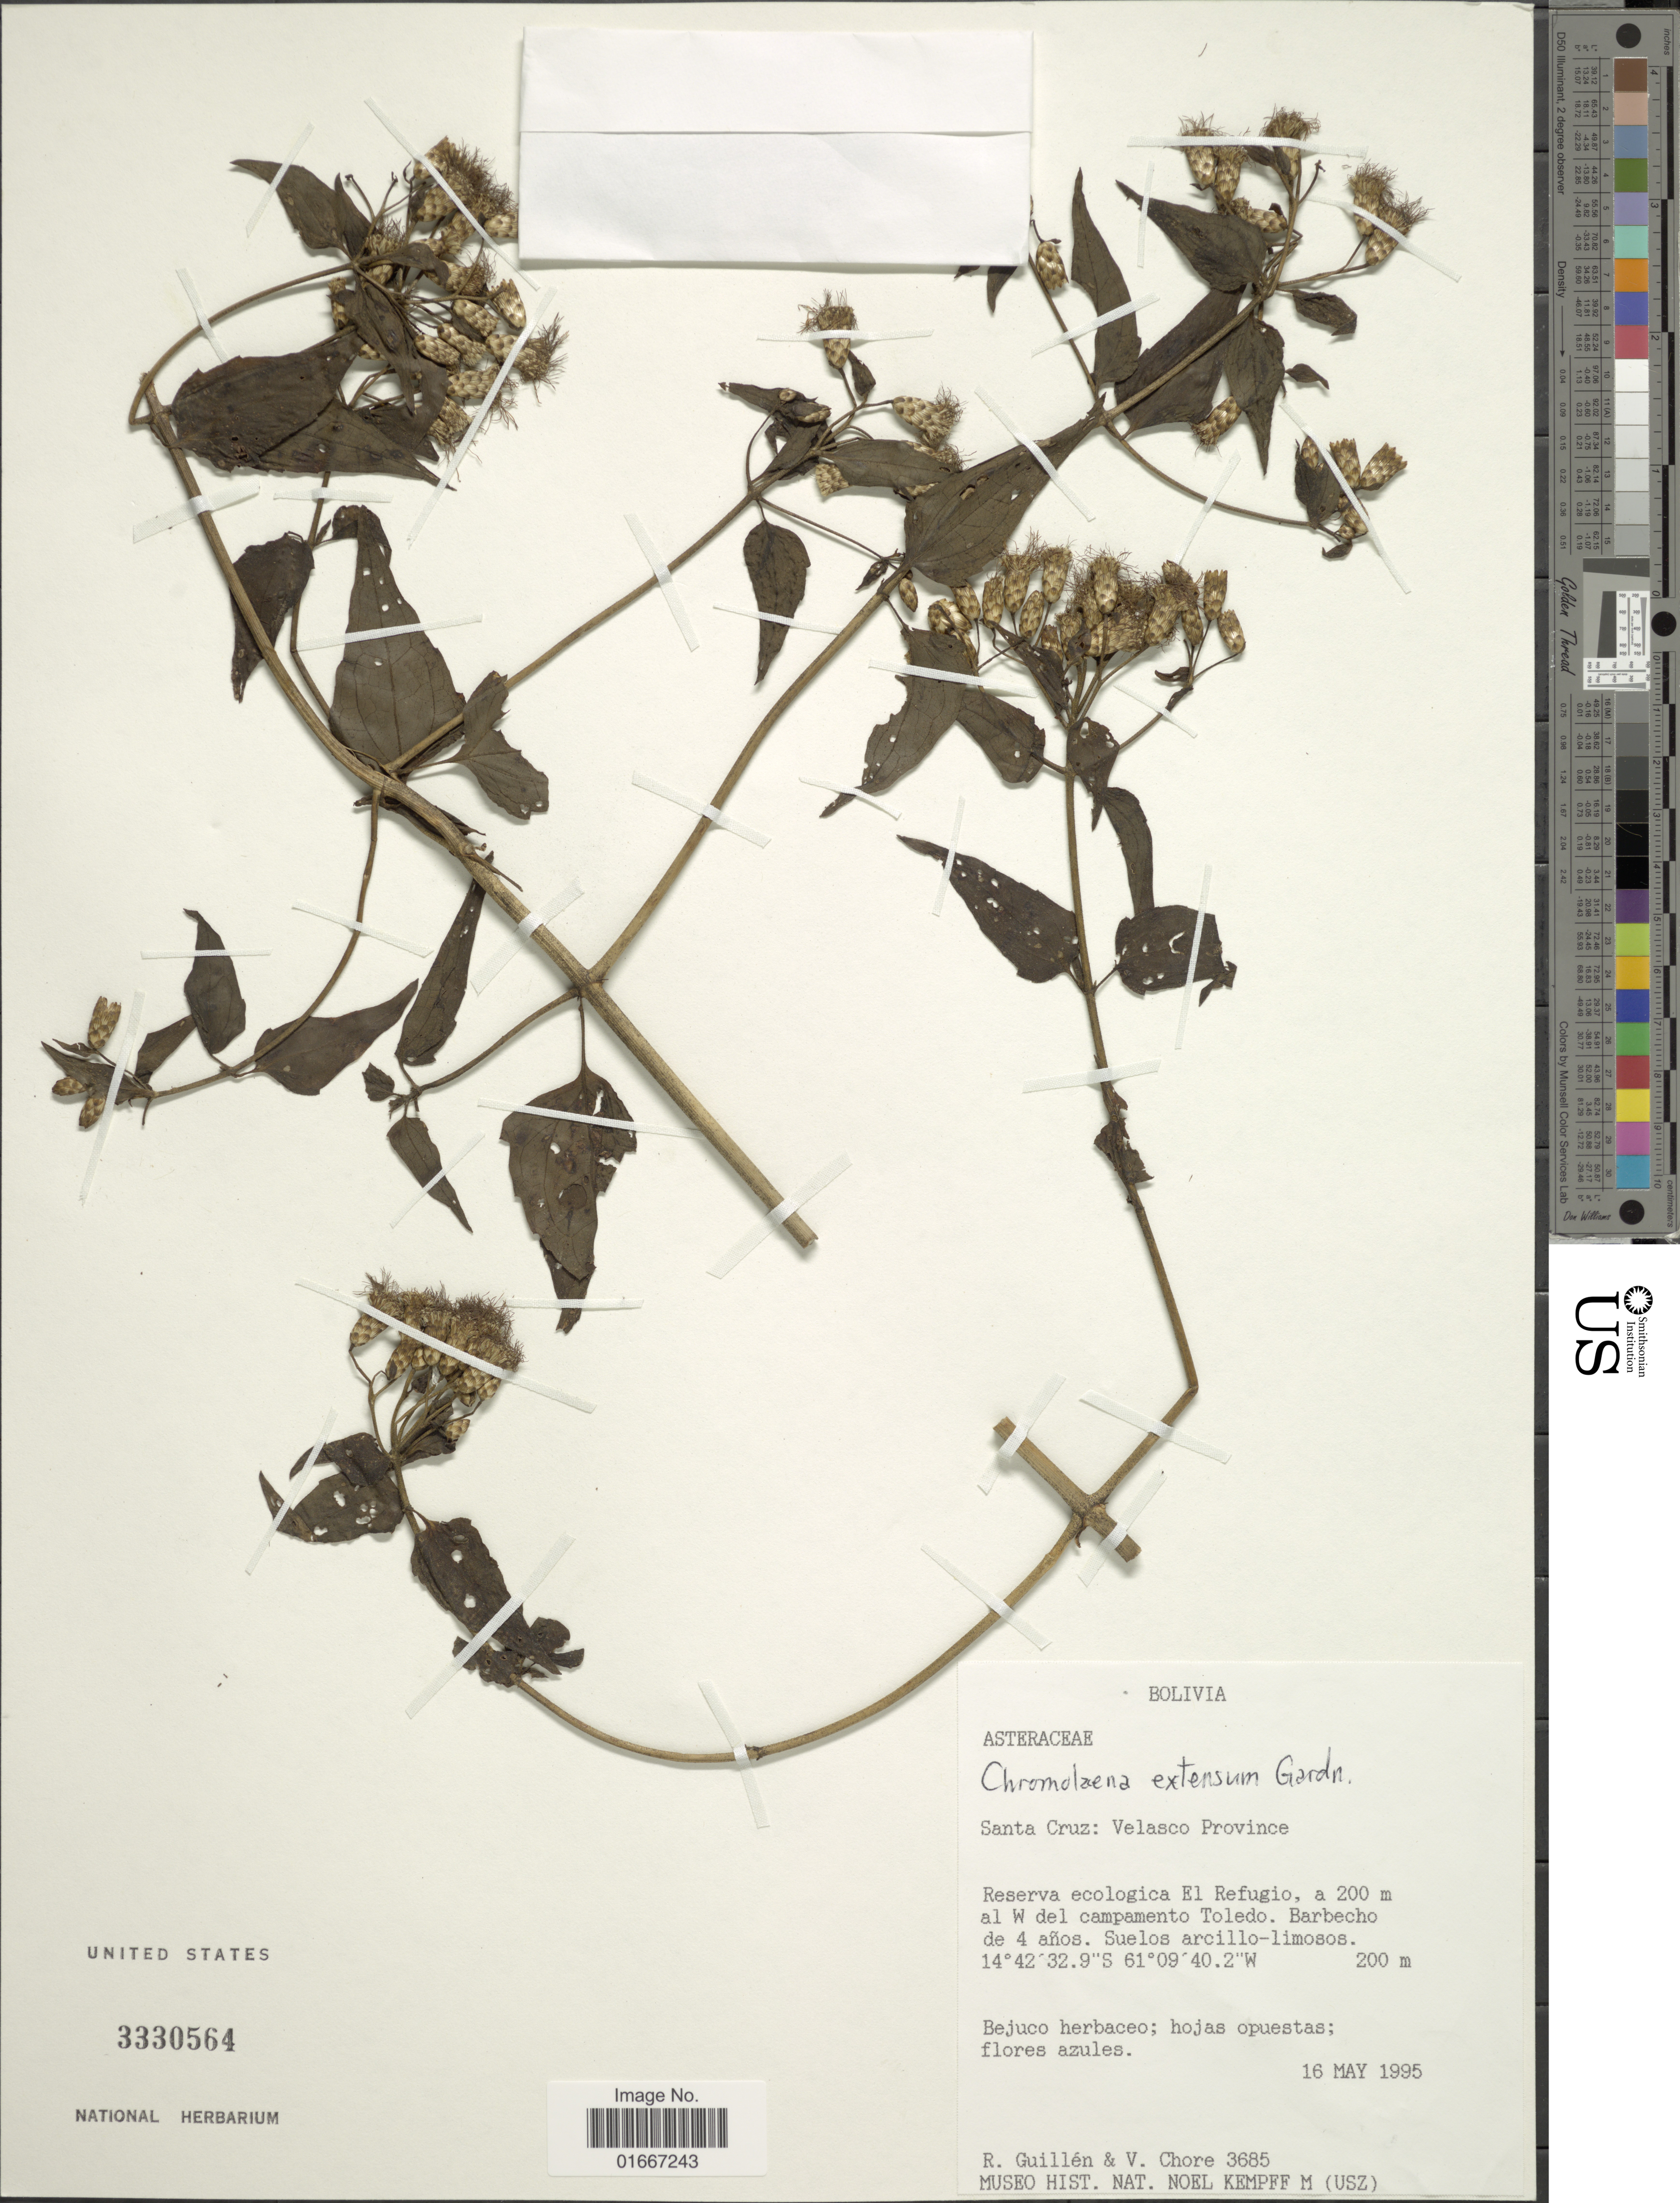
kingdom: Plantae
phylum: Tracheophyta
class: Magnoliopsida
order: Asterales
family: Asteraceae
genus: Chromolaena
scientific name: Chromolaena extensa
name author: (Gardner) R.M. King & H. Rob.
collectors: R. Guillen & V. Chore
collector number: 3685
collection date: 1995-05-16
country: Bolivia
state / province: Santa Cruz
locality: Velasco Province, Reserva ecologica El Refugio, a 200 m al W del campamento Toledo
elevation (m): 200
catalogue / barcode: US 3330564